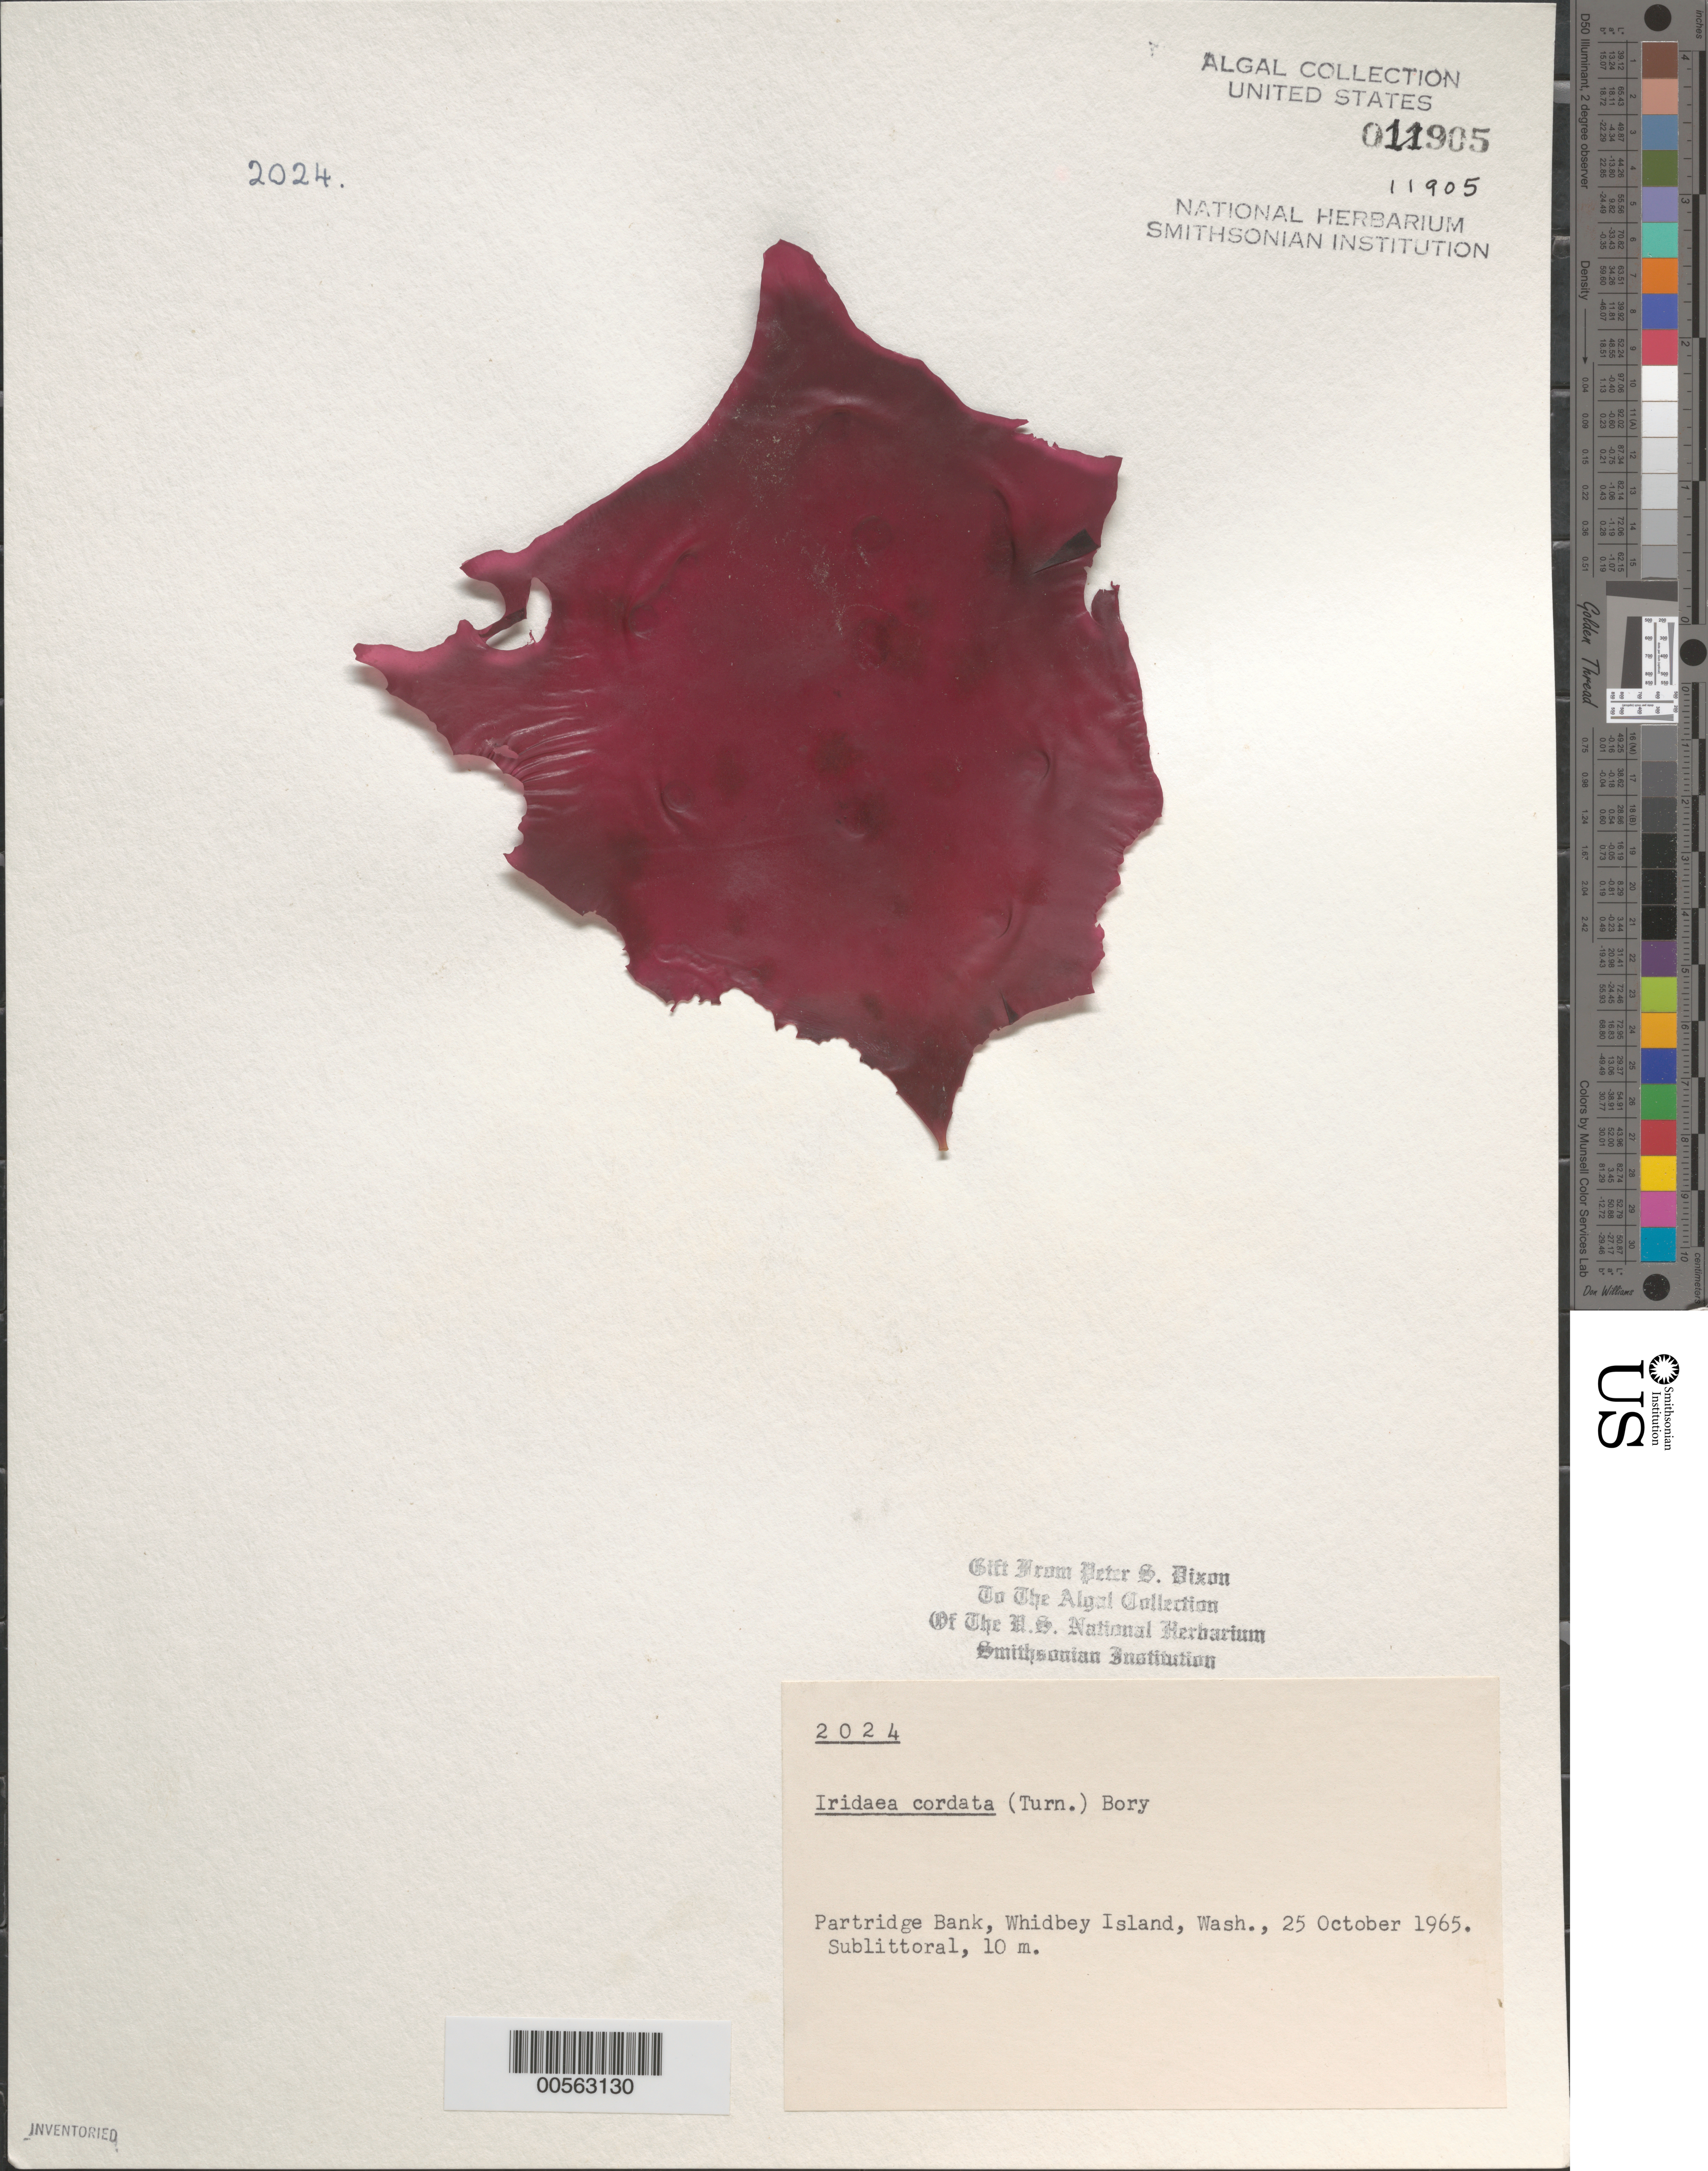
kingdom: Plantae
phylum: Rhodophyta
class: Florideophyceae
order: Gigartinales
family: Gigartinaceae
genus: Iridaea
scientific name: Iridaea cordata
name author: (Turner) Bory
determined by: Dixon, P. S.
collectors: P. S. Dixon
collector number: PSD 2024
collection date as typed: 25 Oct 1965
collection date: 1965-10-25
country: United States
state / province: Washington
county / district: Island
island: Whidbey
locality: Partridge Bank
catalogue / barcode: US 11905